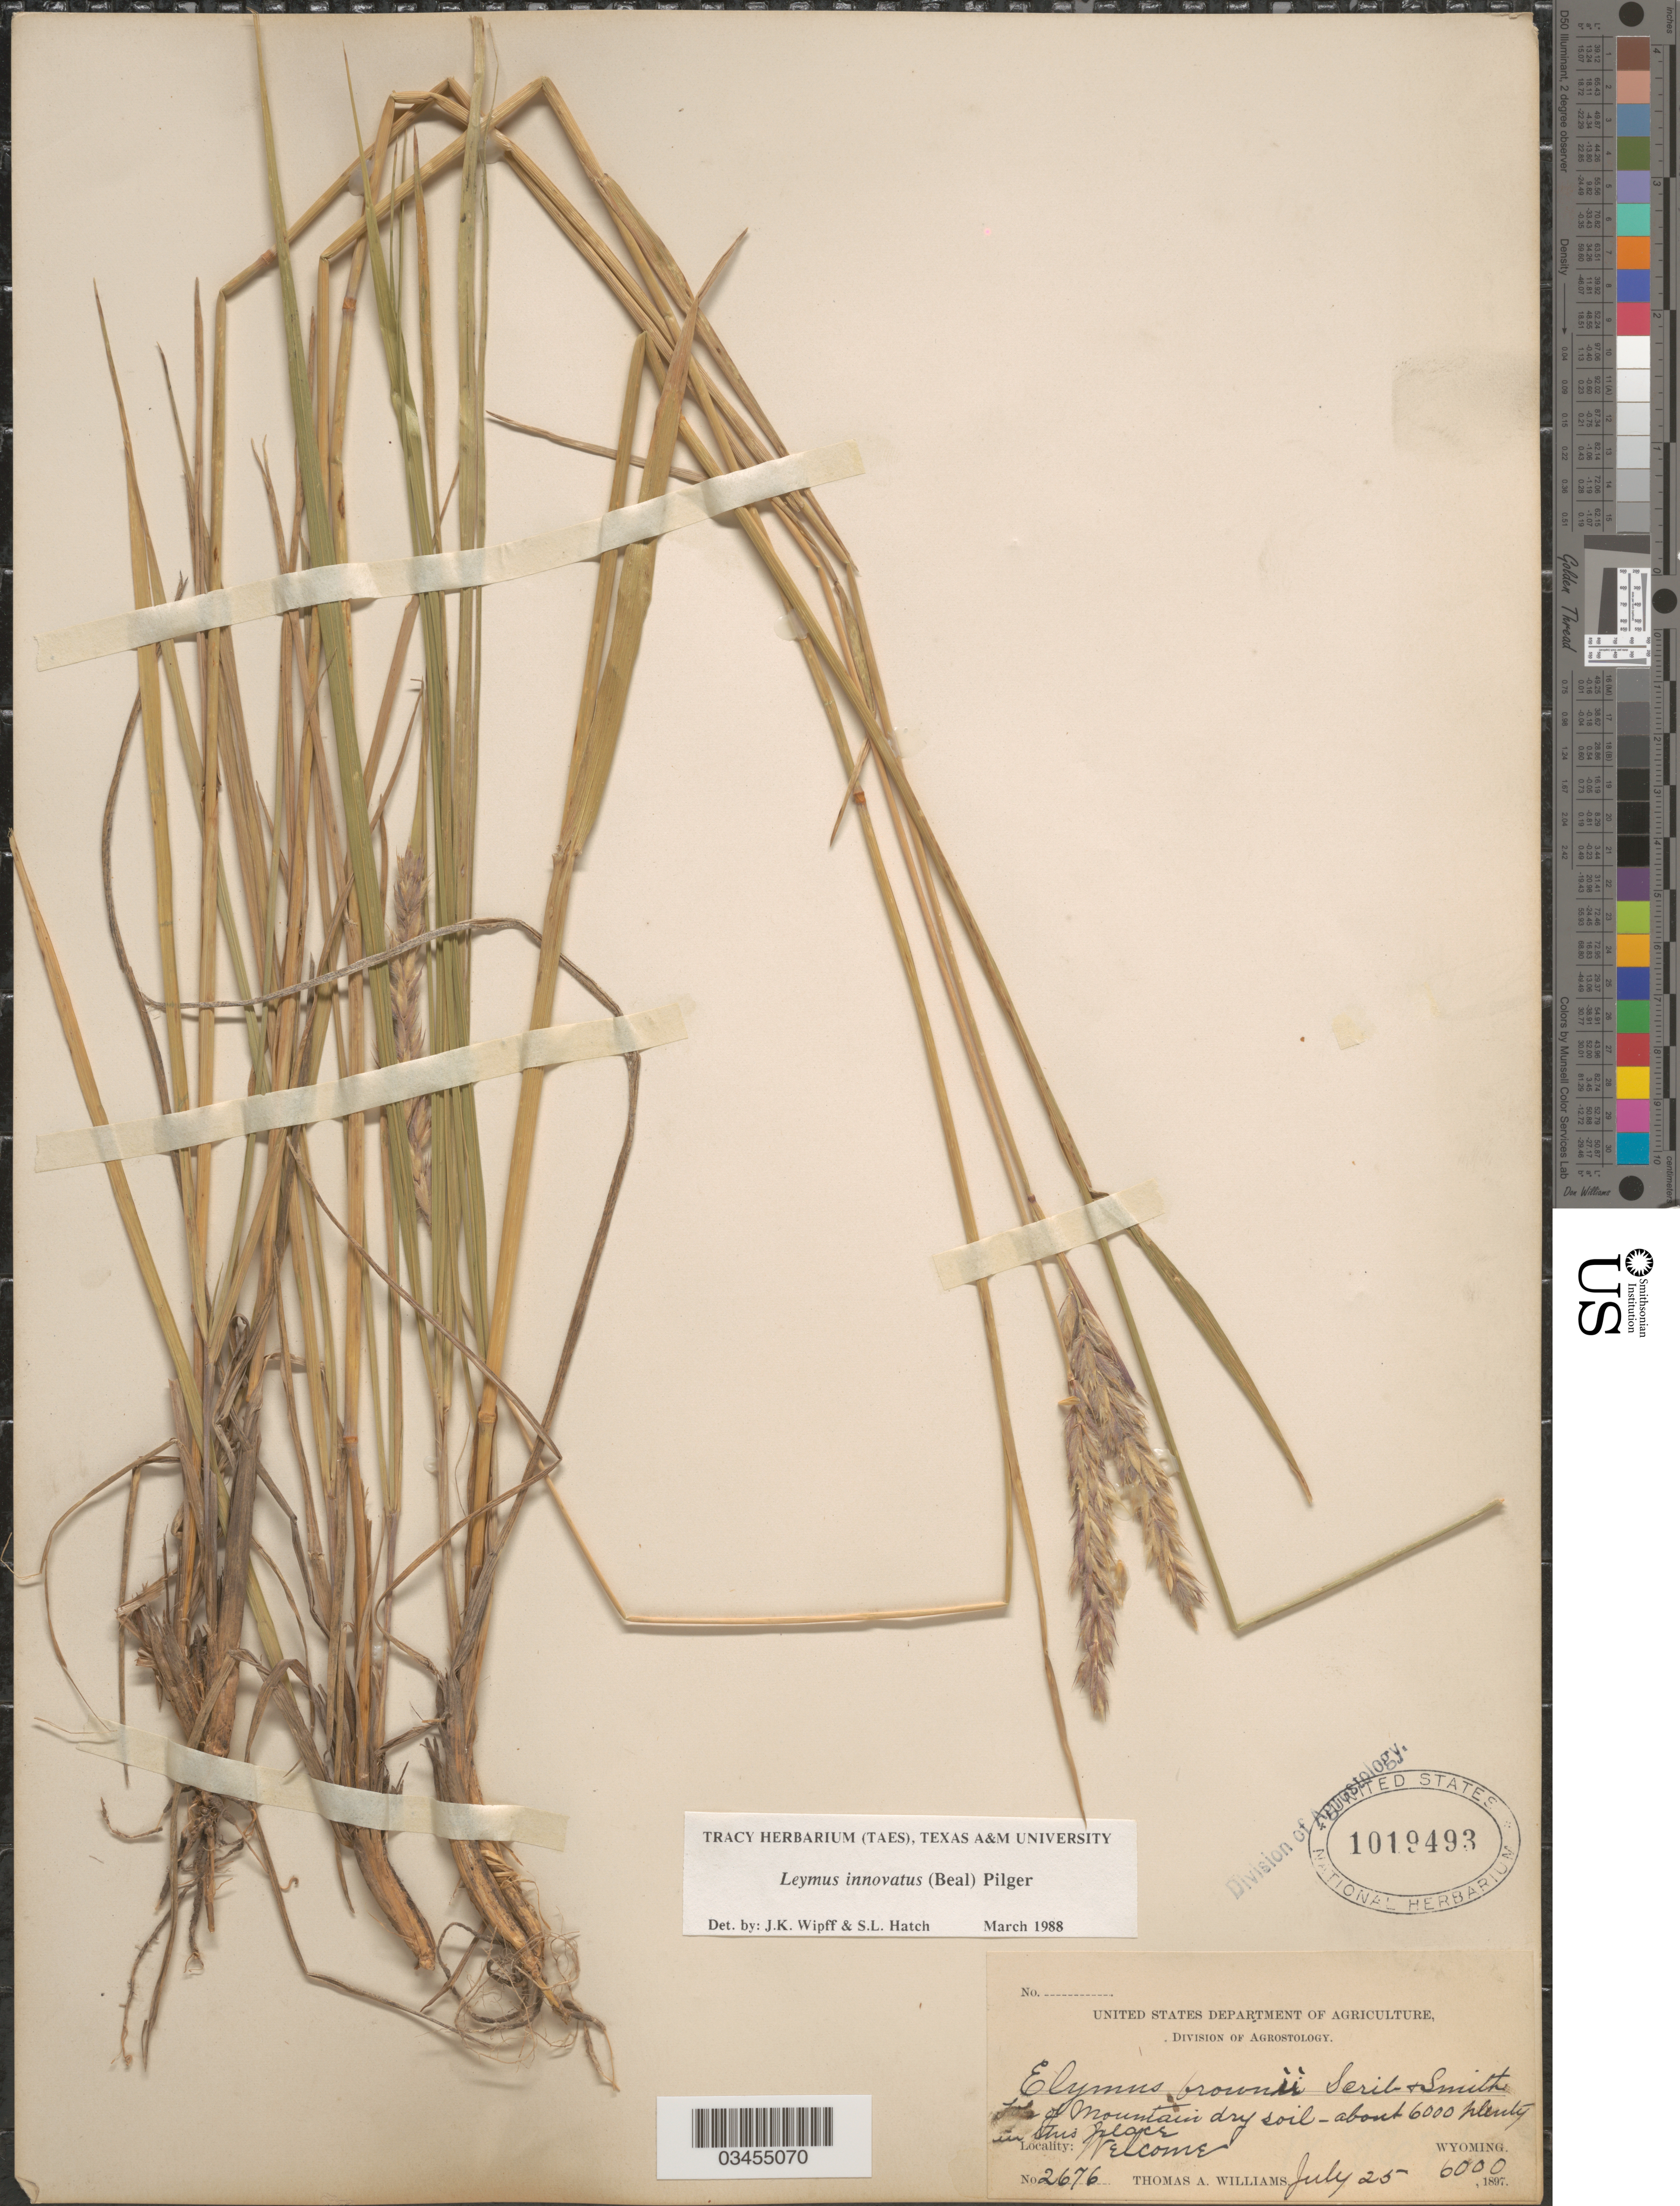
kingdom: Plantae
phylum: Tracheophyta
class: Liliopsida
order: Poales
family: Poaceae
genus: Leymus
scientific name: Leymus innovatus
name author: (W.J. Beal) Pilg.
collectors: T. A. Williams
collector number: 2676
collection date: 1897-07-25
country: United States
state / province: Wyoming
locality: Top of Mountain dry soil. Welcome.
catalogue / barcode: US 1019493